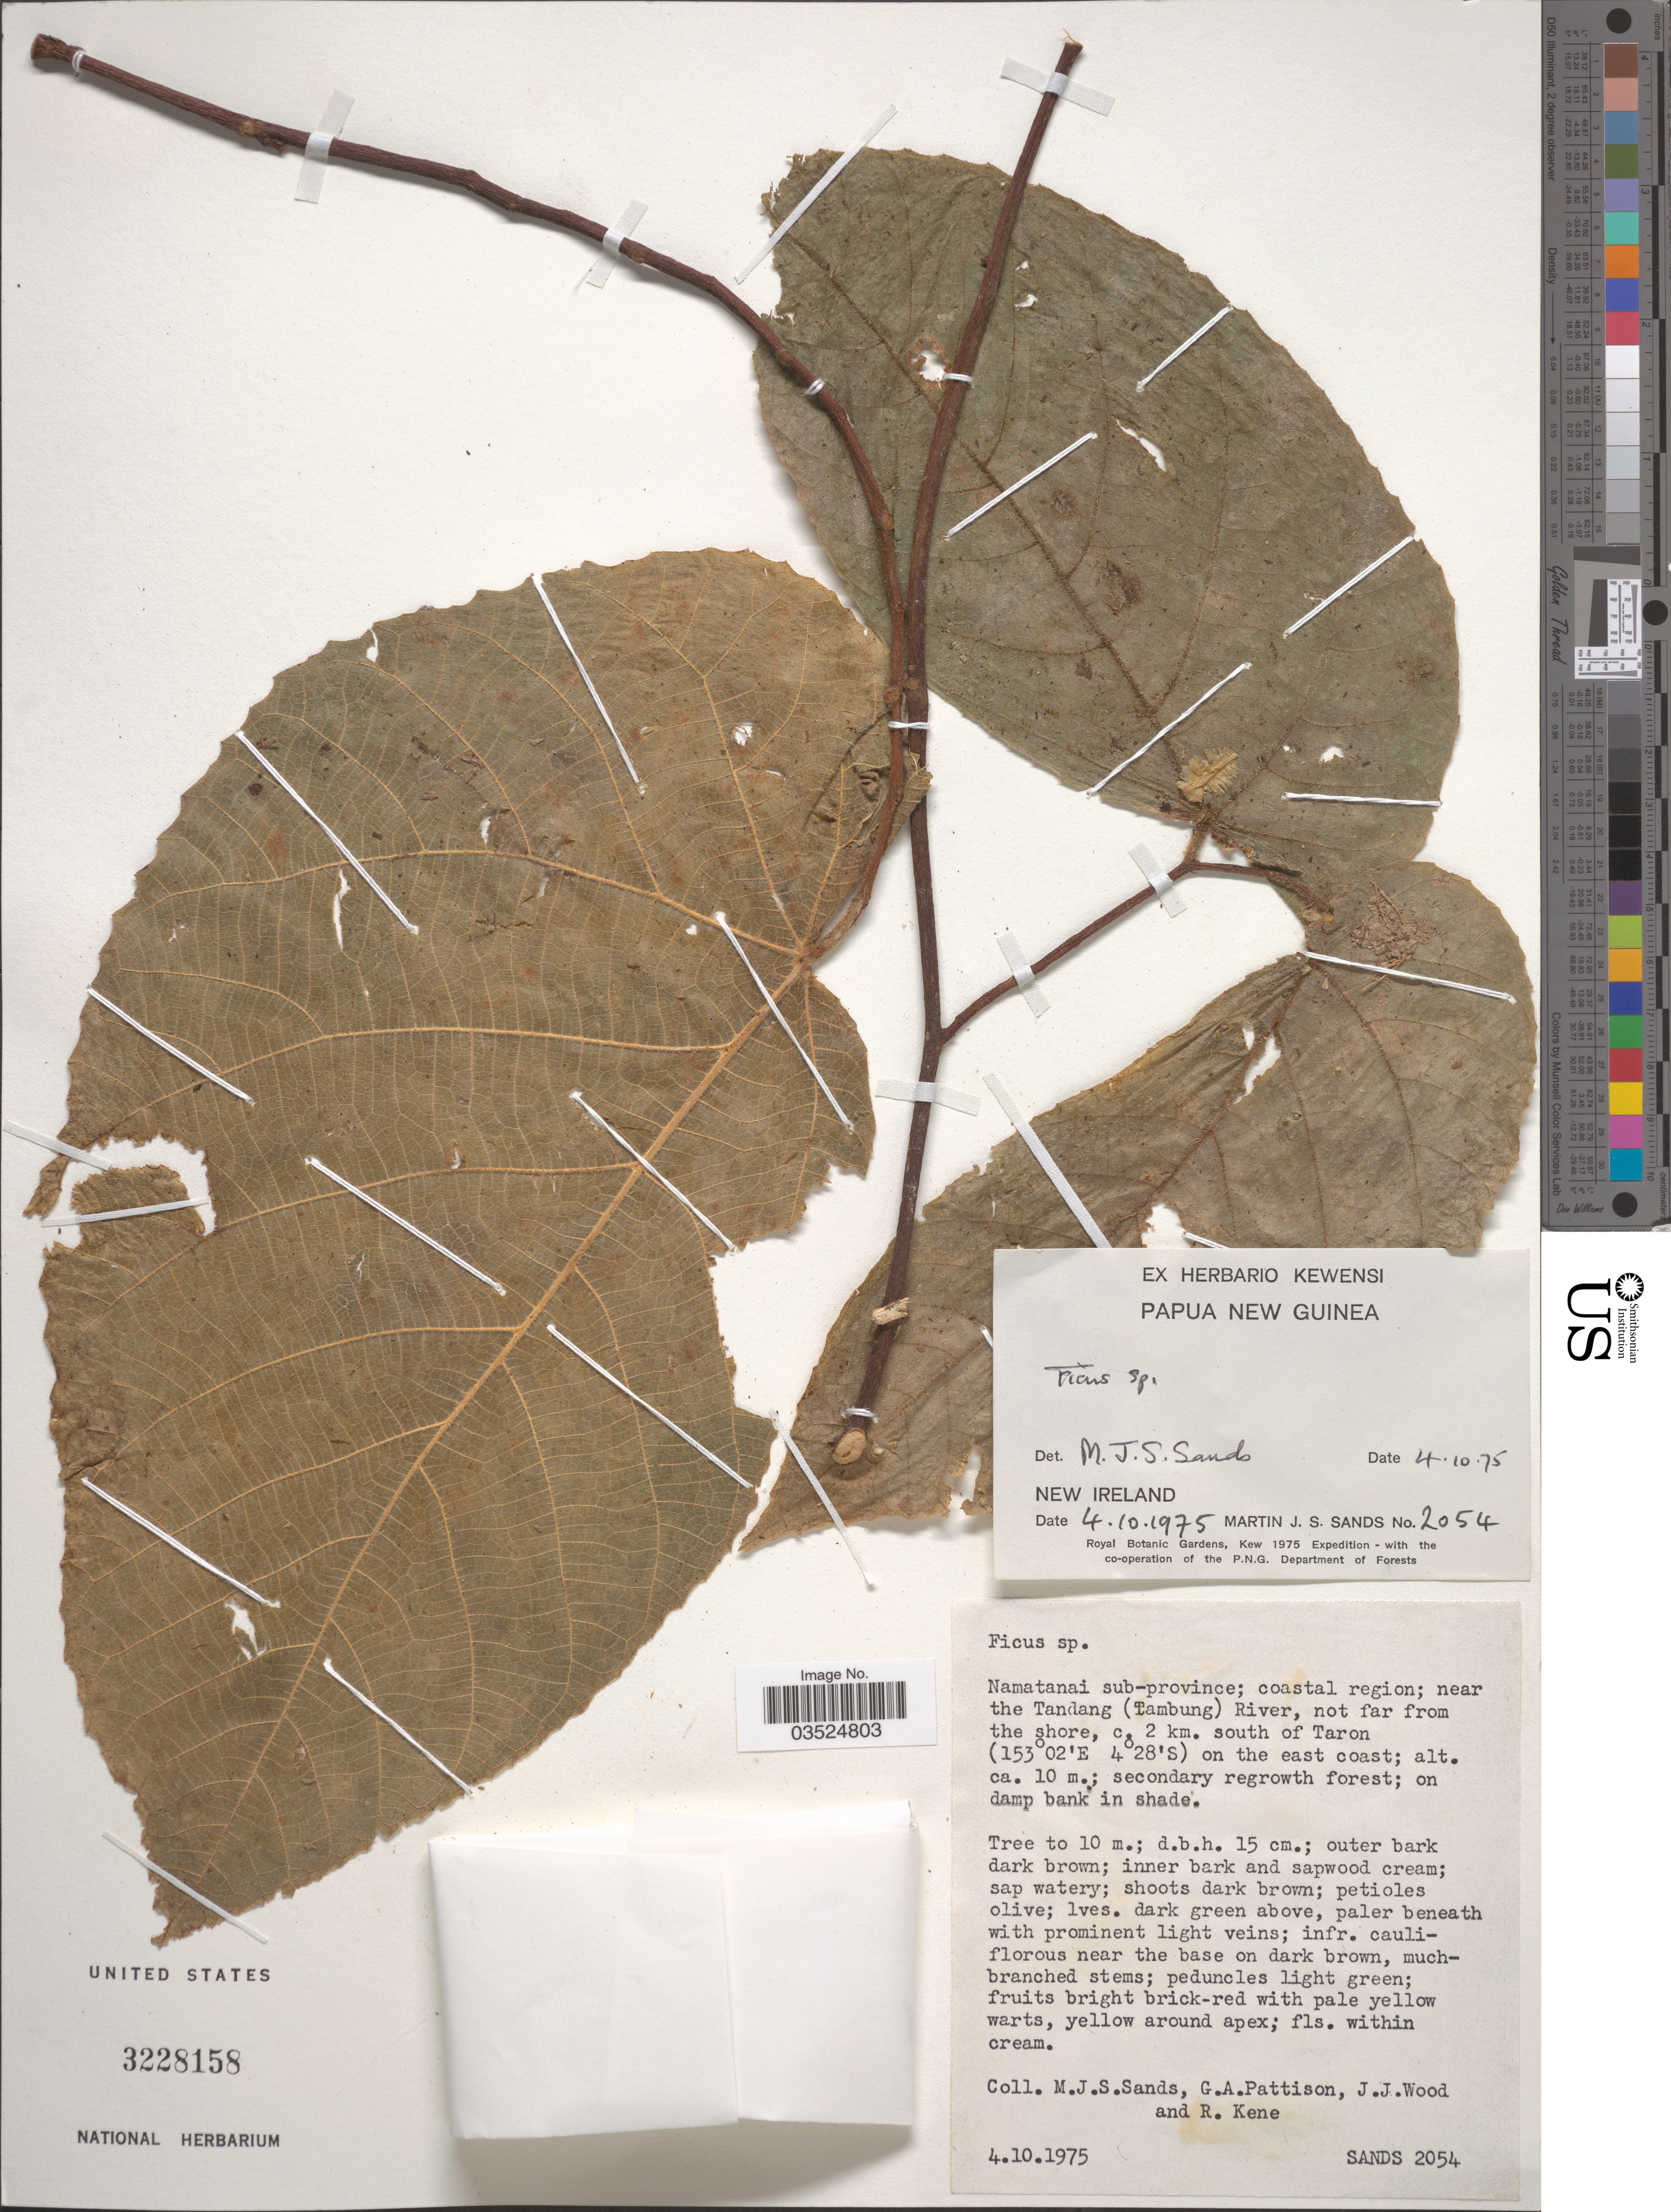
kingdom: Plantae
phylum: Tracheophyta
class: Magnoliopsida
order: Rosales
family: Moraceae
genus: Ficus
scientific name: Ficus sp.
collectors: M. Sands, G. Pattison, J. Wood & R. Kene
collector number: SANDS 2054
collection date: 1975-10-04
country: Papua New Guinea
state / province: New Ireland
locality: Namatanai sub-province; coastal region; near the Tandang (Tambung) River, not far from the shore, c. 2 km. south of Taron on the east coast.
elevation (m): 10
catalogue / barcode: US 3228158